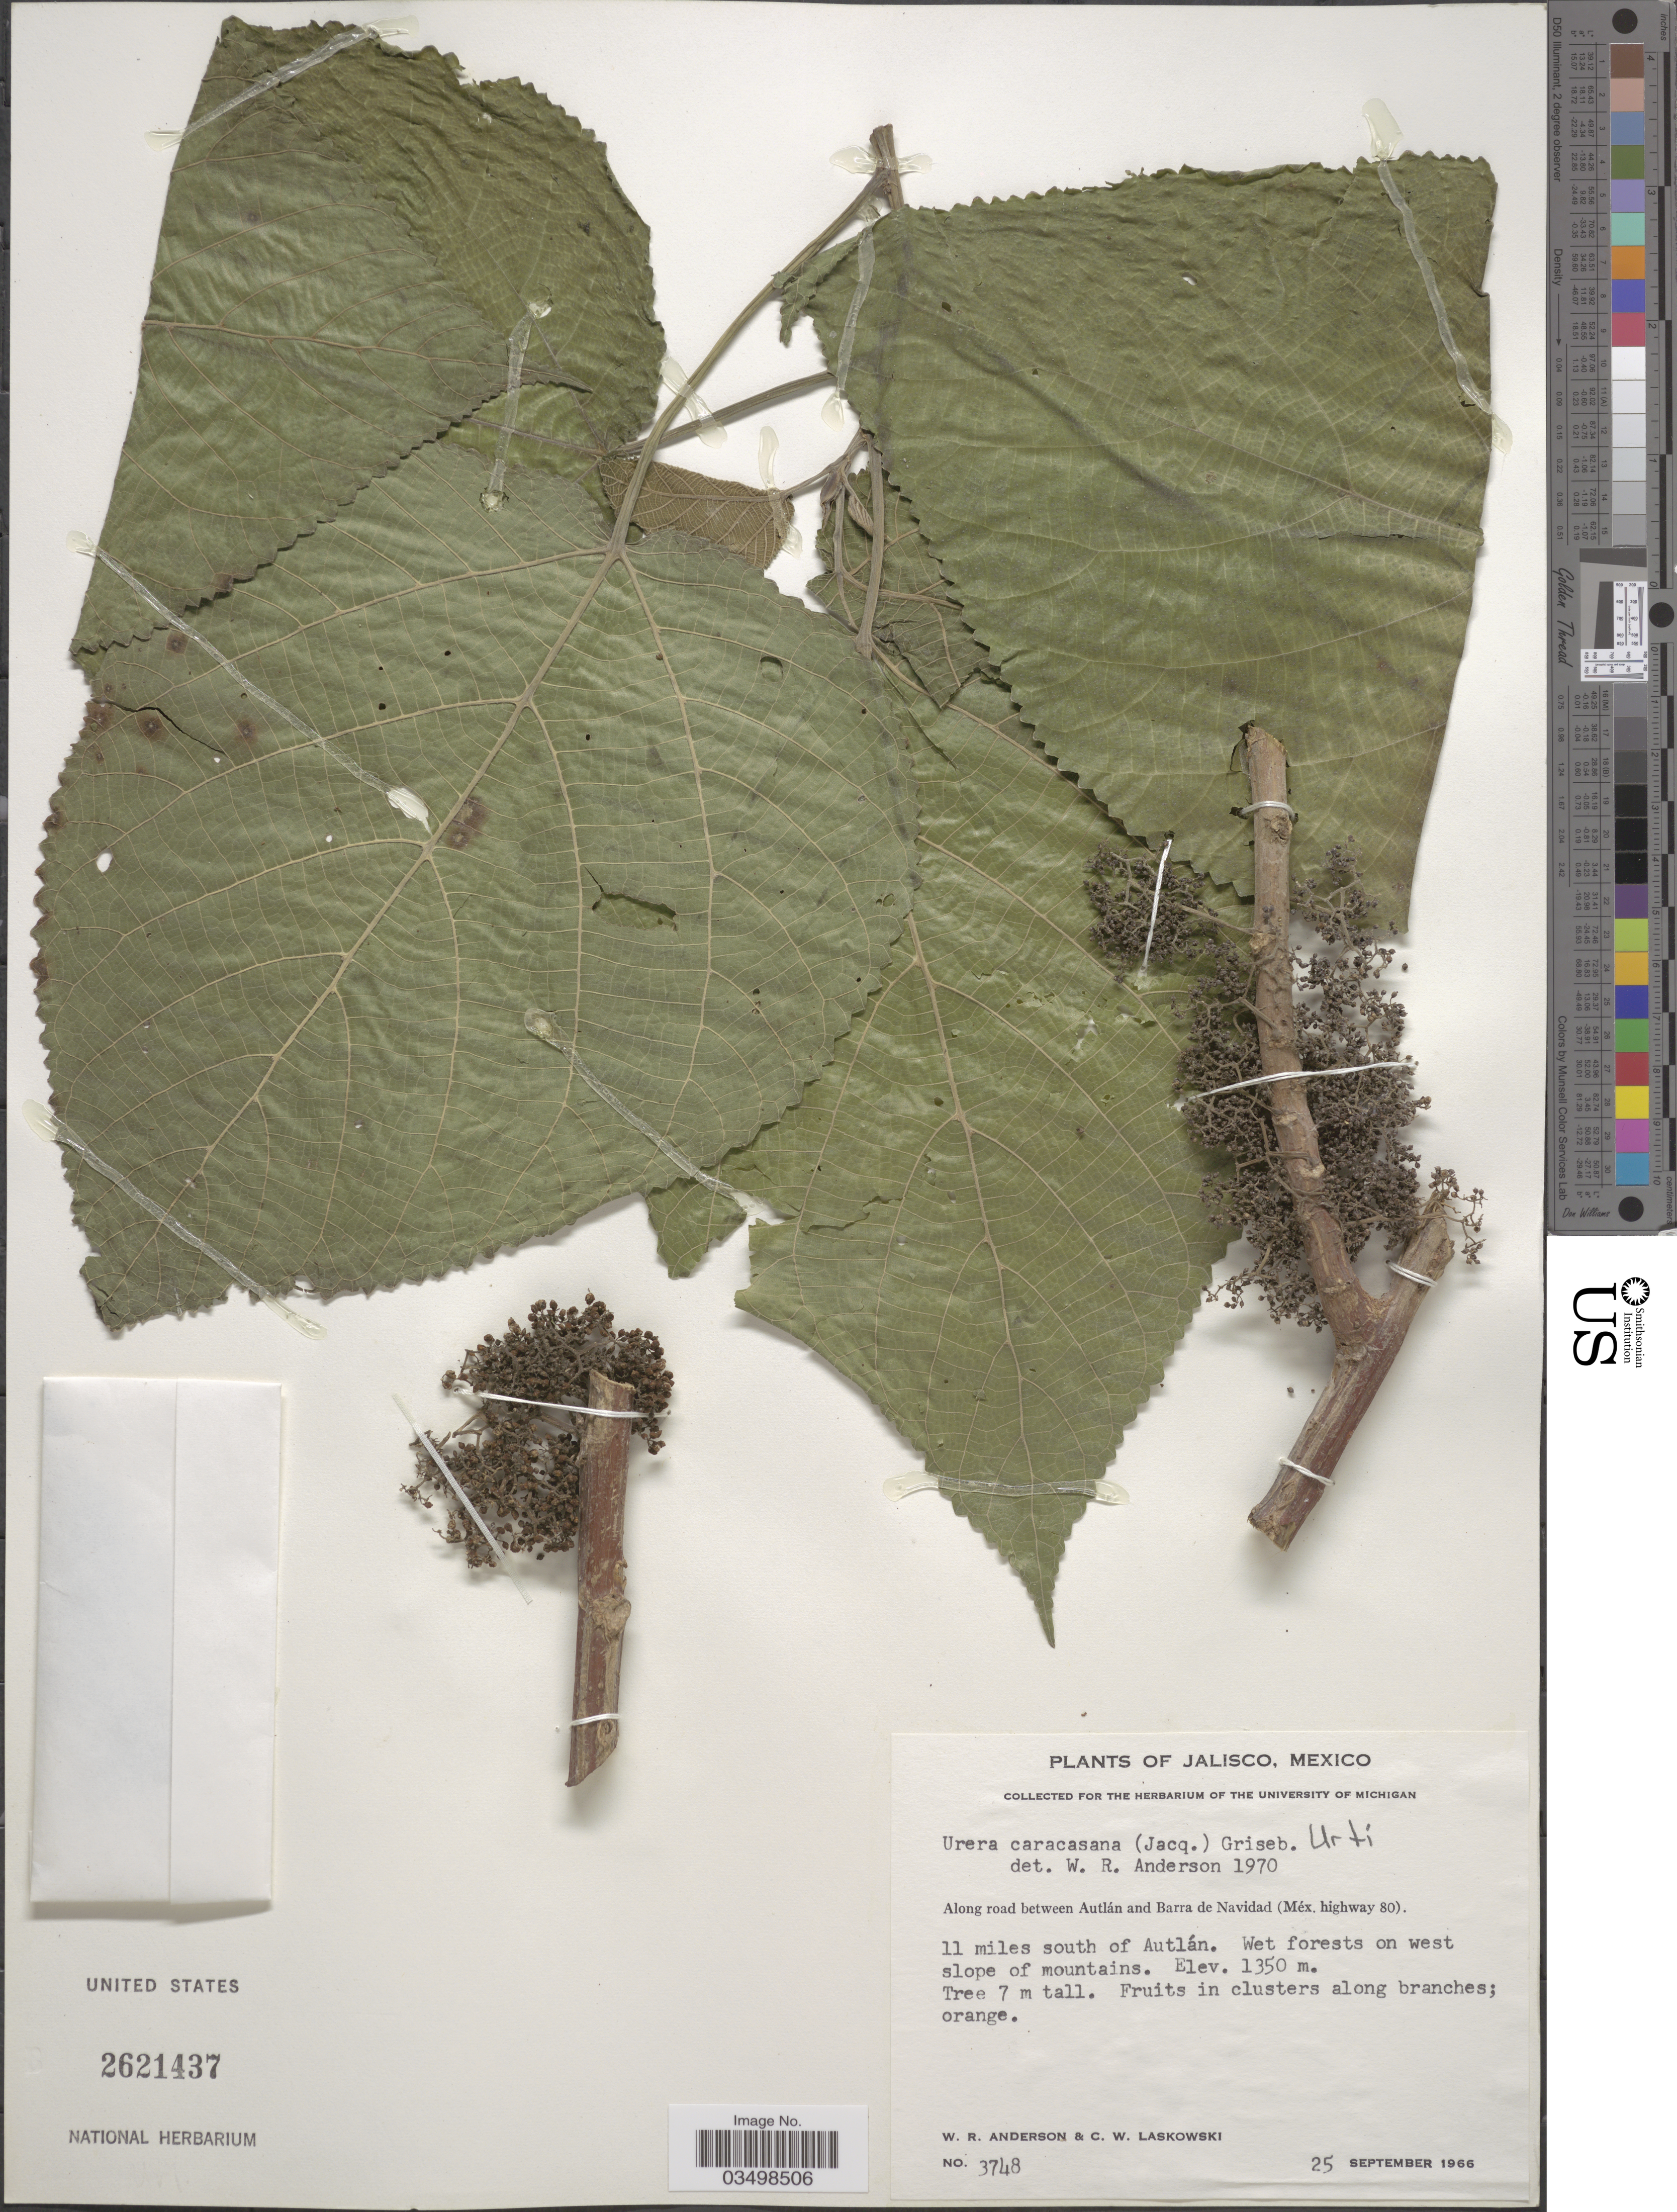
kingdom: Plantae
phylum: Tracheophyta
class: Magnoliopsida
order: Rosales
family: Urticaceae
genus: Urera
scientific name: Urera caracasana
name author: (Jacq.) Gaudich. ex Griseb.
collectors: W. Anderson & C. Laskowski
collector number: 3748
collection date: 1966-09-25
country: Mexico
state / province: Jalisco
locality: Along road between Autlán and Barra de Navidad (Méx. highway 80). 11 miles south of Autlán. Wet forests on west slope of mountains.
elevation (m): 1350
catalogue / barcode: US 2621437